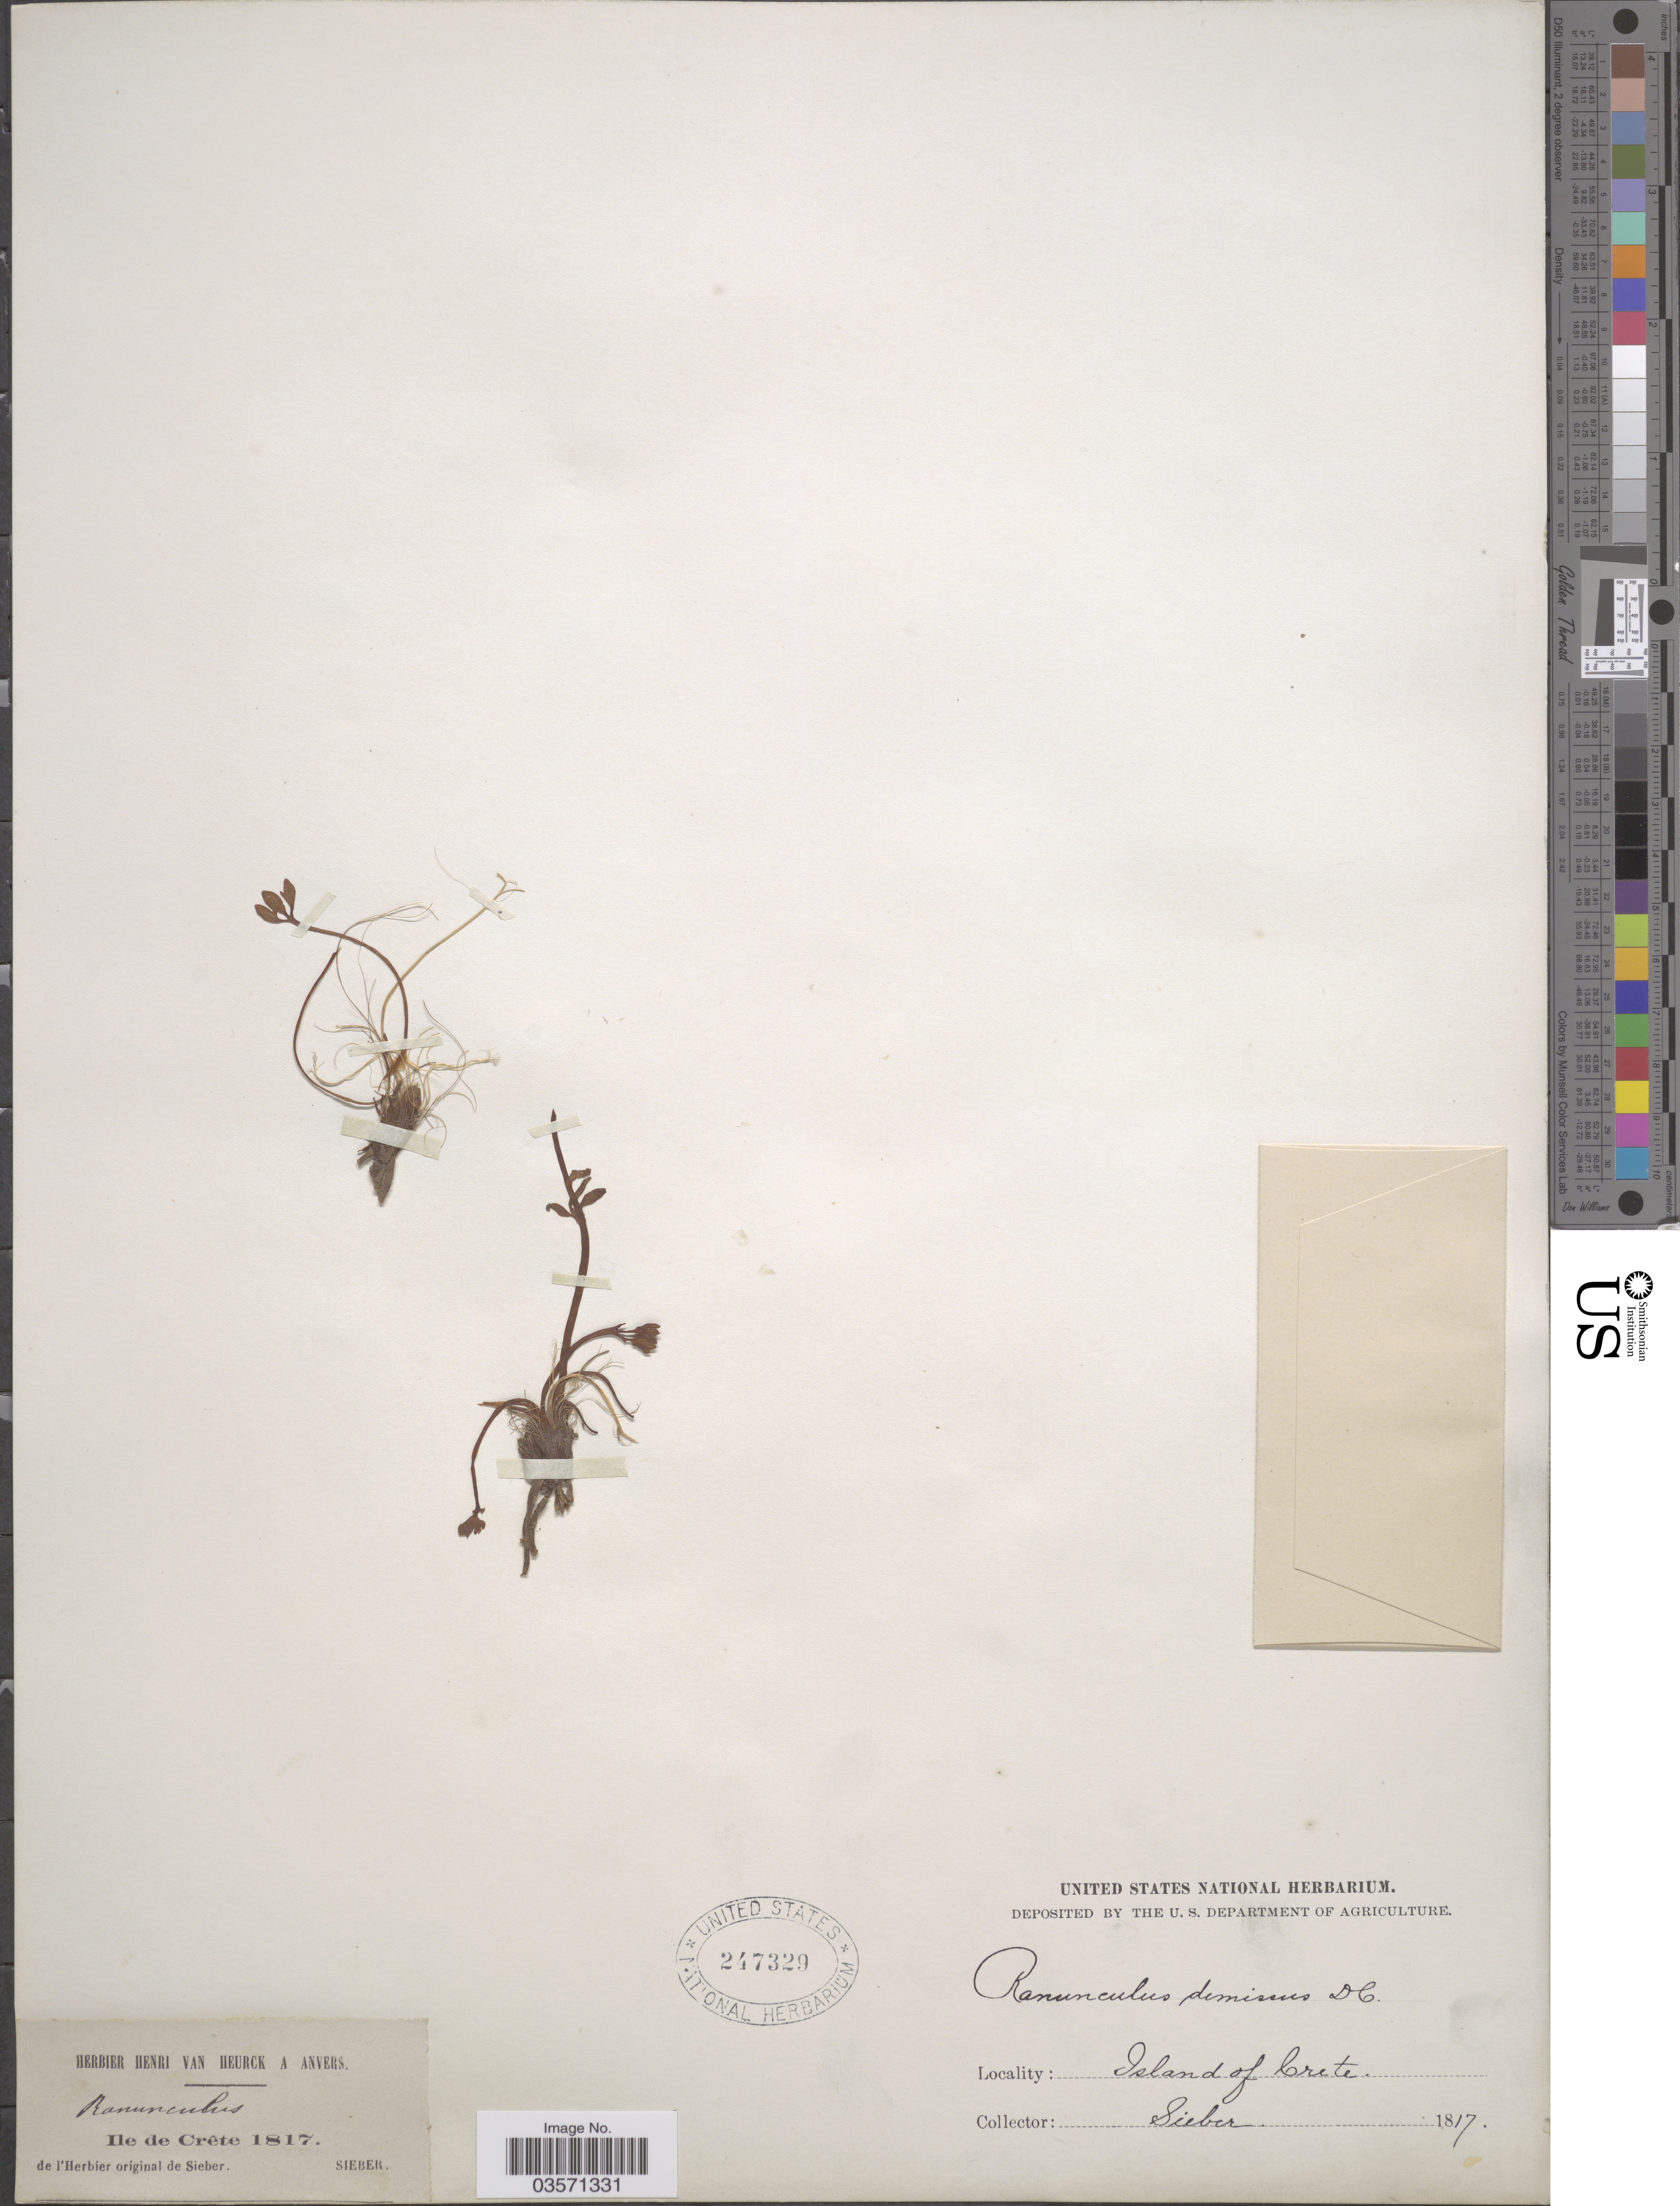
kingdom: Plantae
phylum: Tracheophyta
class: Magnoliopsida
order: Ranunculales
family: Ranunculaceae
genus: Ranunculus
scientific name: Ranunculus demissus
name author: DC.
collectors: -- Sieber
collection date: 1817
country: Greece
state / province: Crete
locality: Ile de Crête. Island of Crete.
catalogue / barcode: US 247329